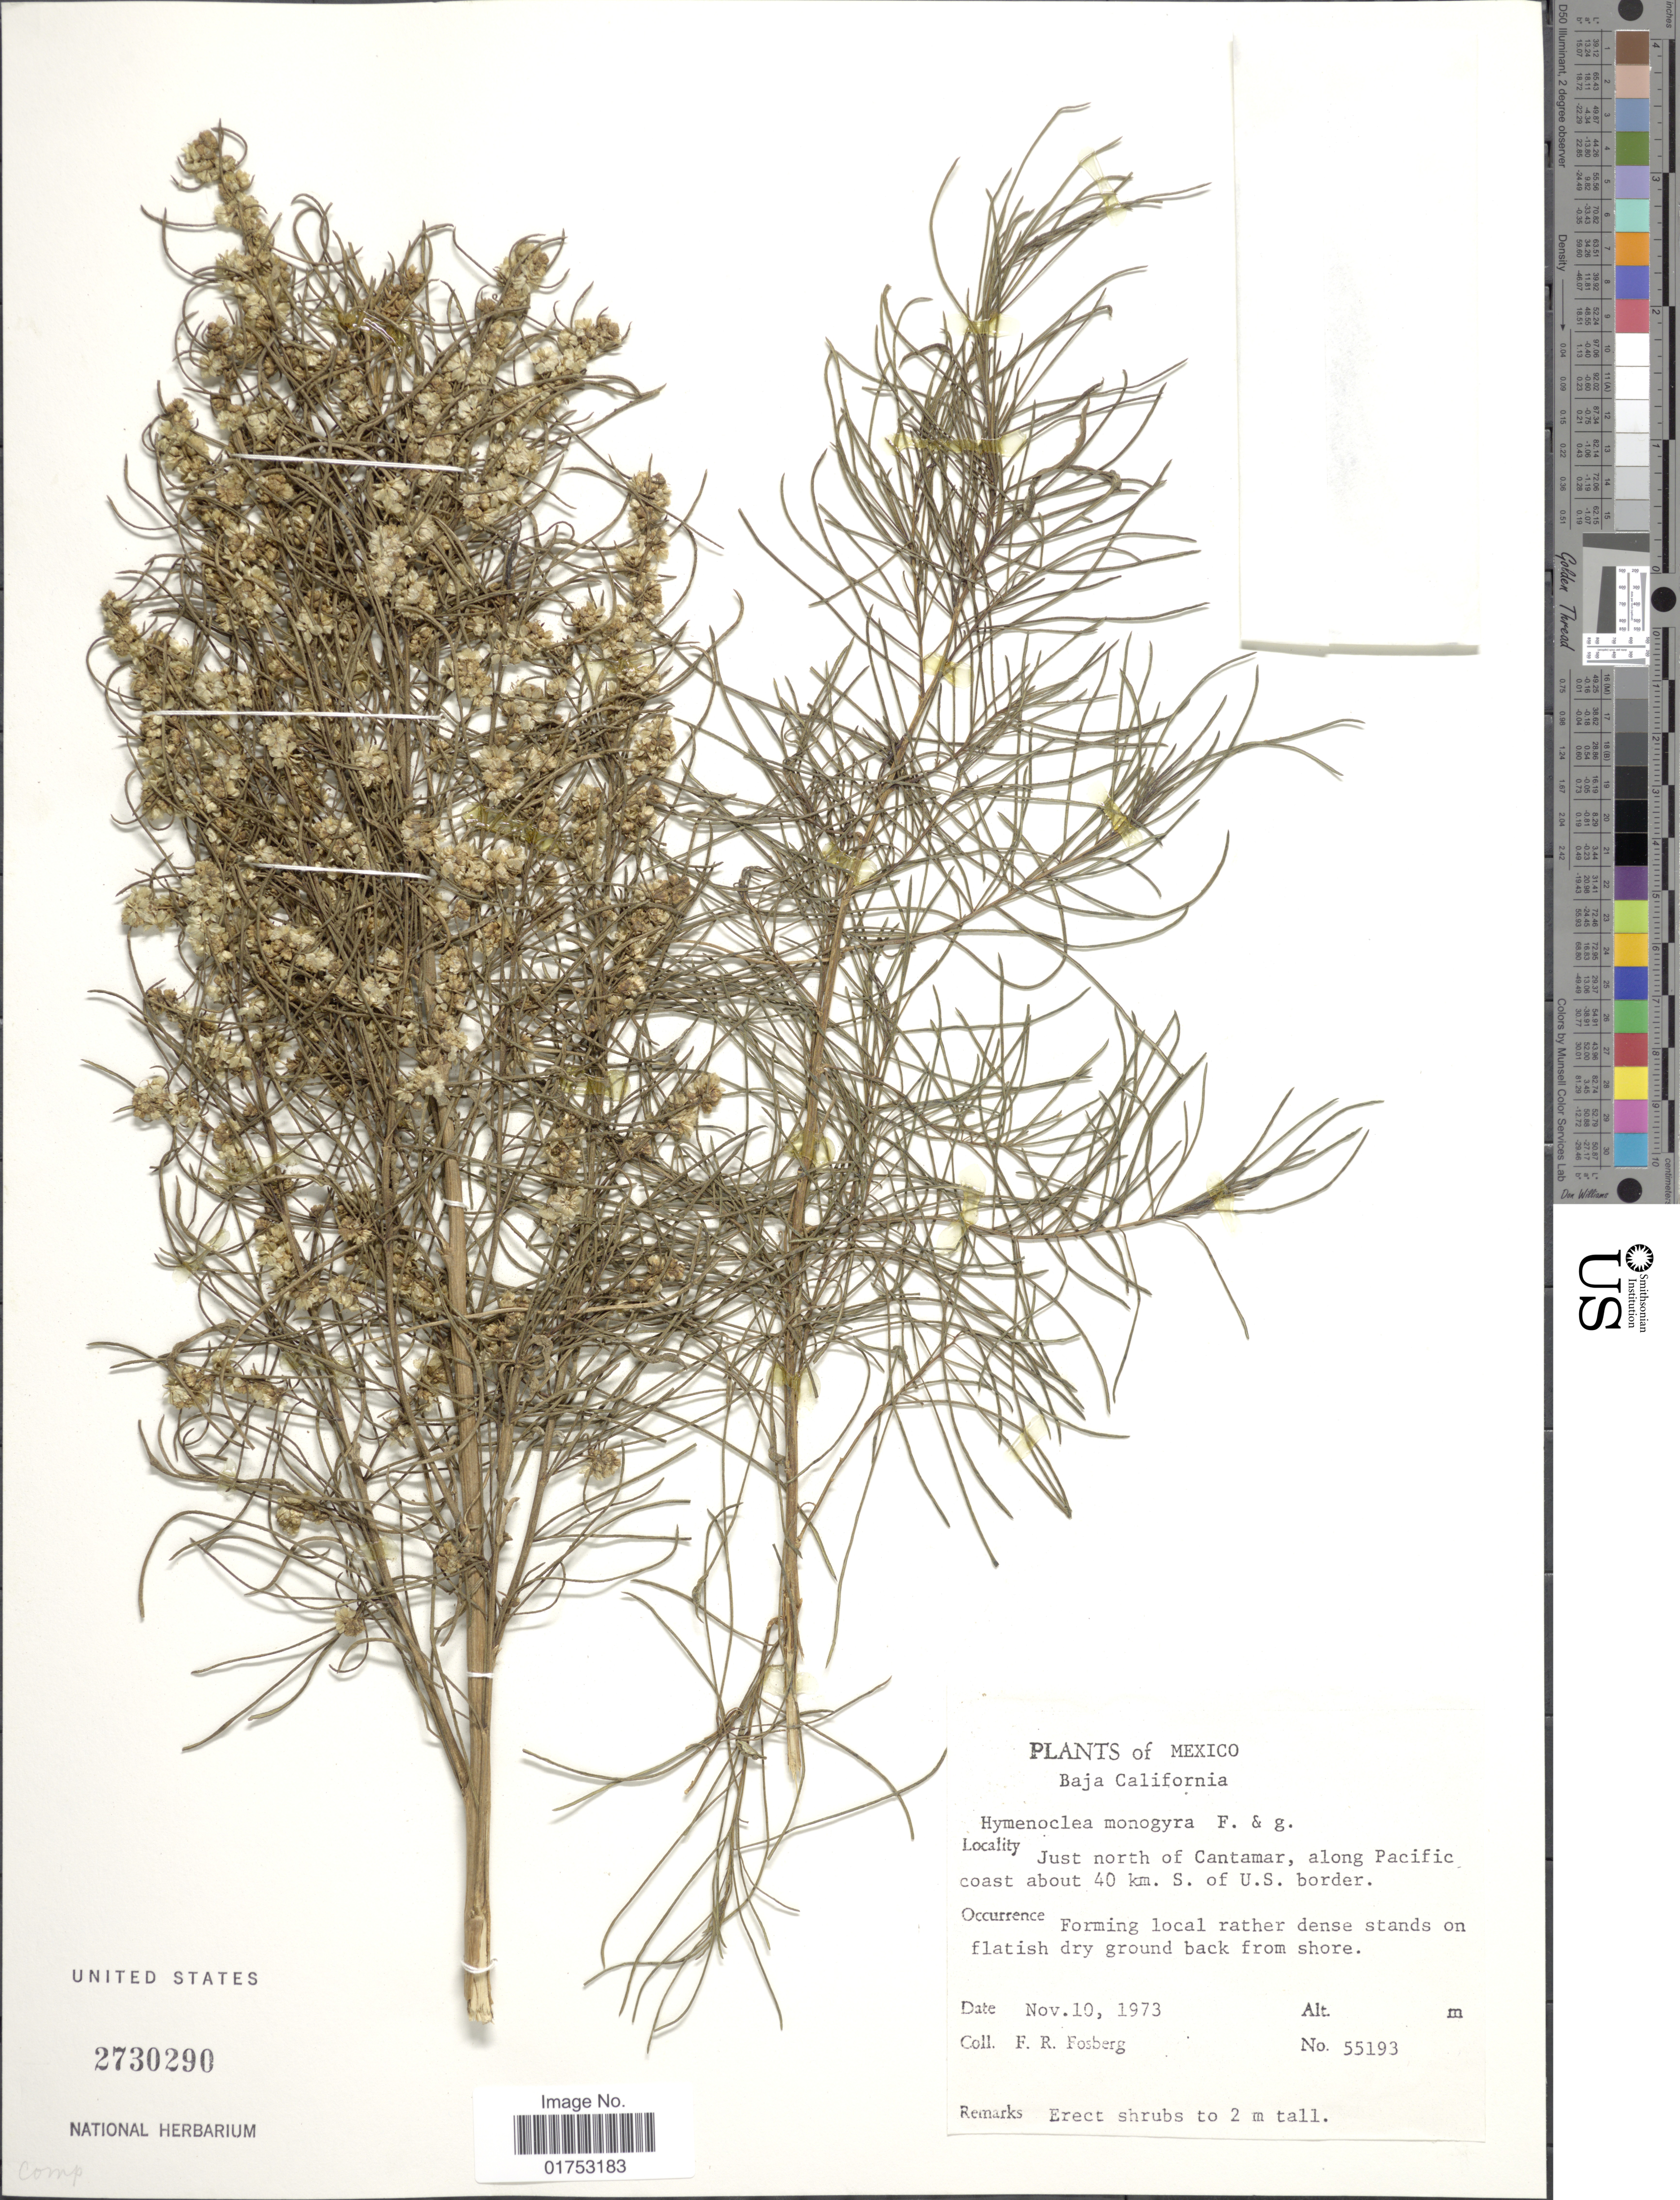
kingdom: Plantae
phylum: Tracheophyta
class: Magnoliopsida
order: Asterales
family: Asteraceae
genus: Hymenoclea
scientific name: Hymenoclea monogyra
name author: Torr. & A. Gray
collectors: F. R. Fosberg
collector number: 55193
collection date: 1973-11-10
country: Mexico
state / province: Baja California Norte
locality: Just north of Cantamar, along Pacific coast about 40 km S of U.S. border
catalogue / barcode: US 2730290